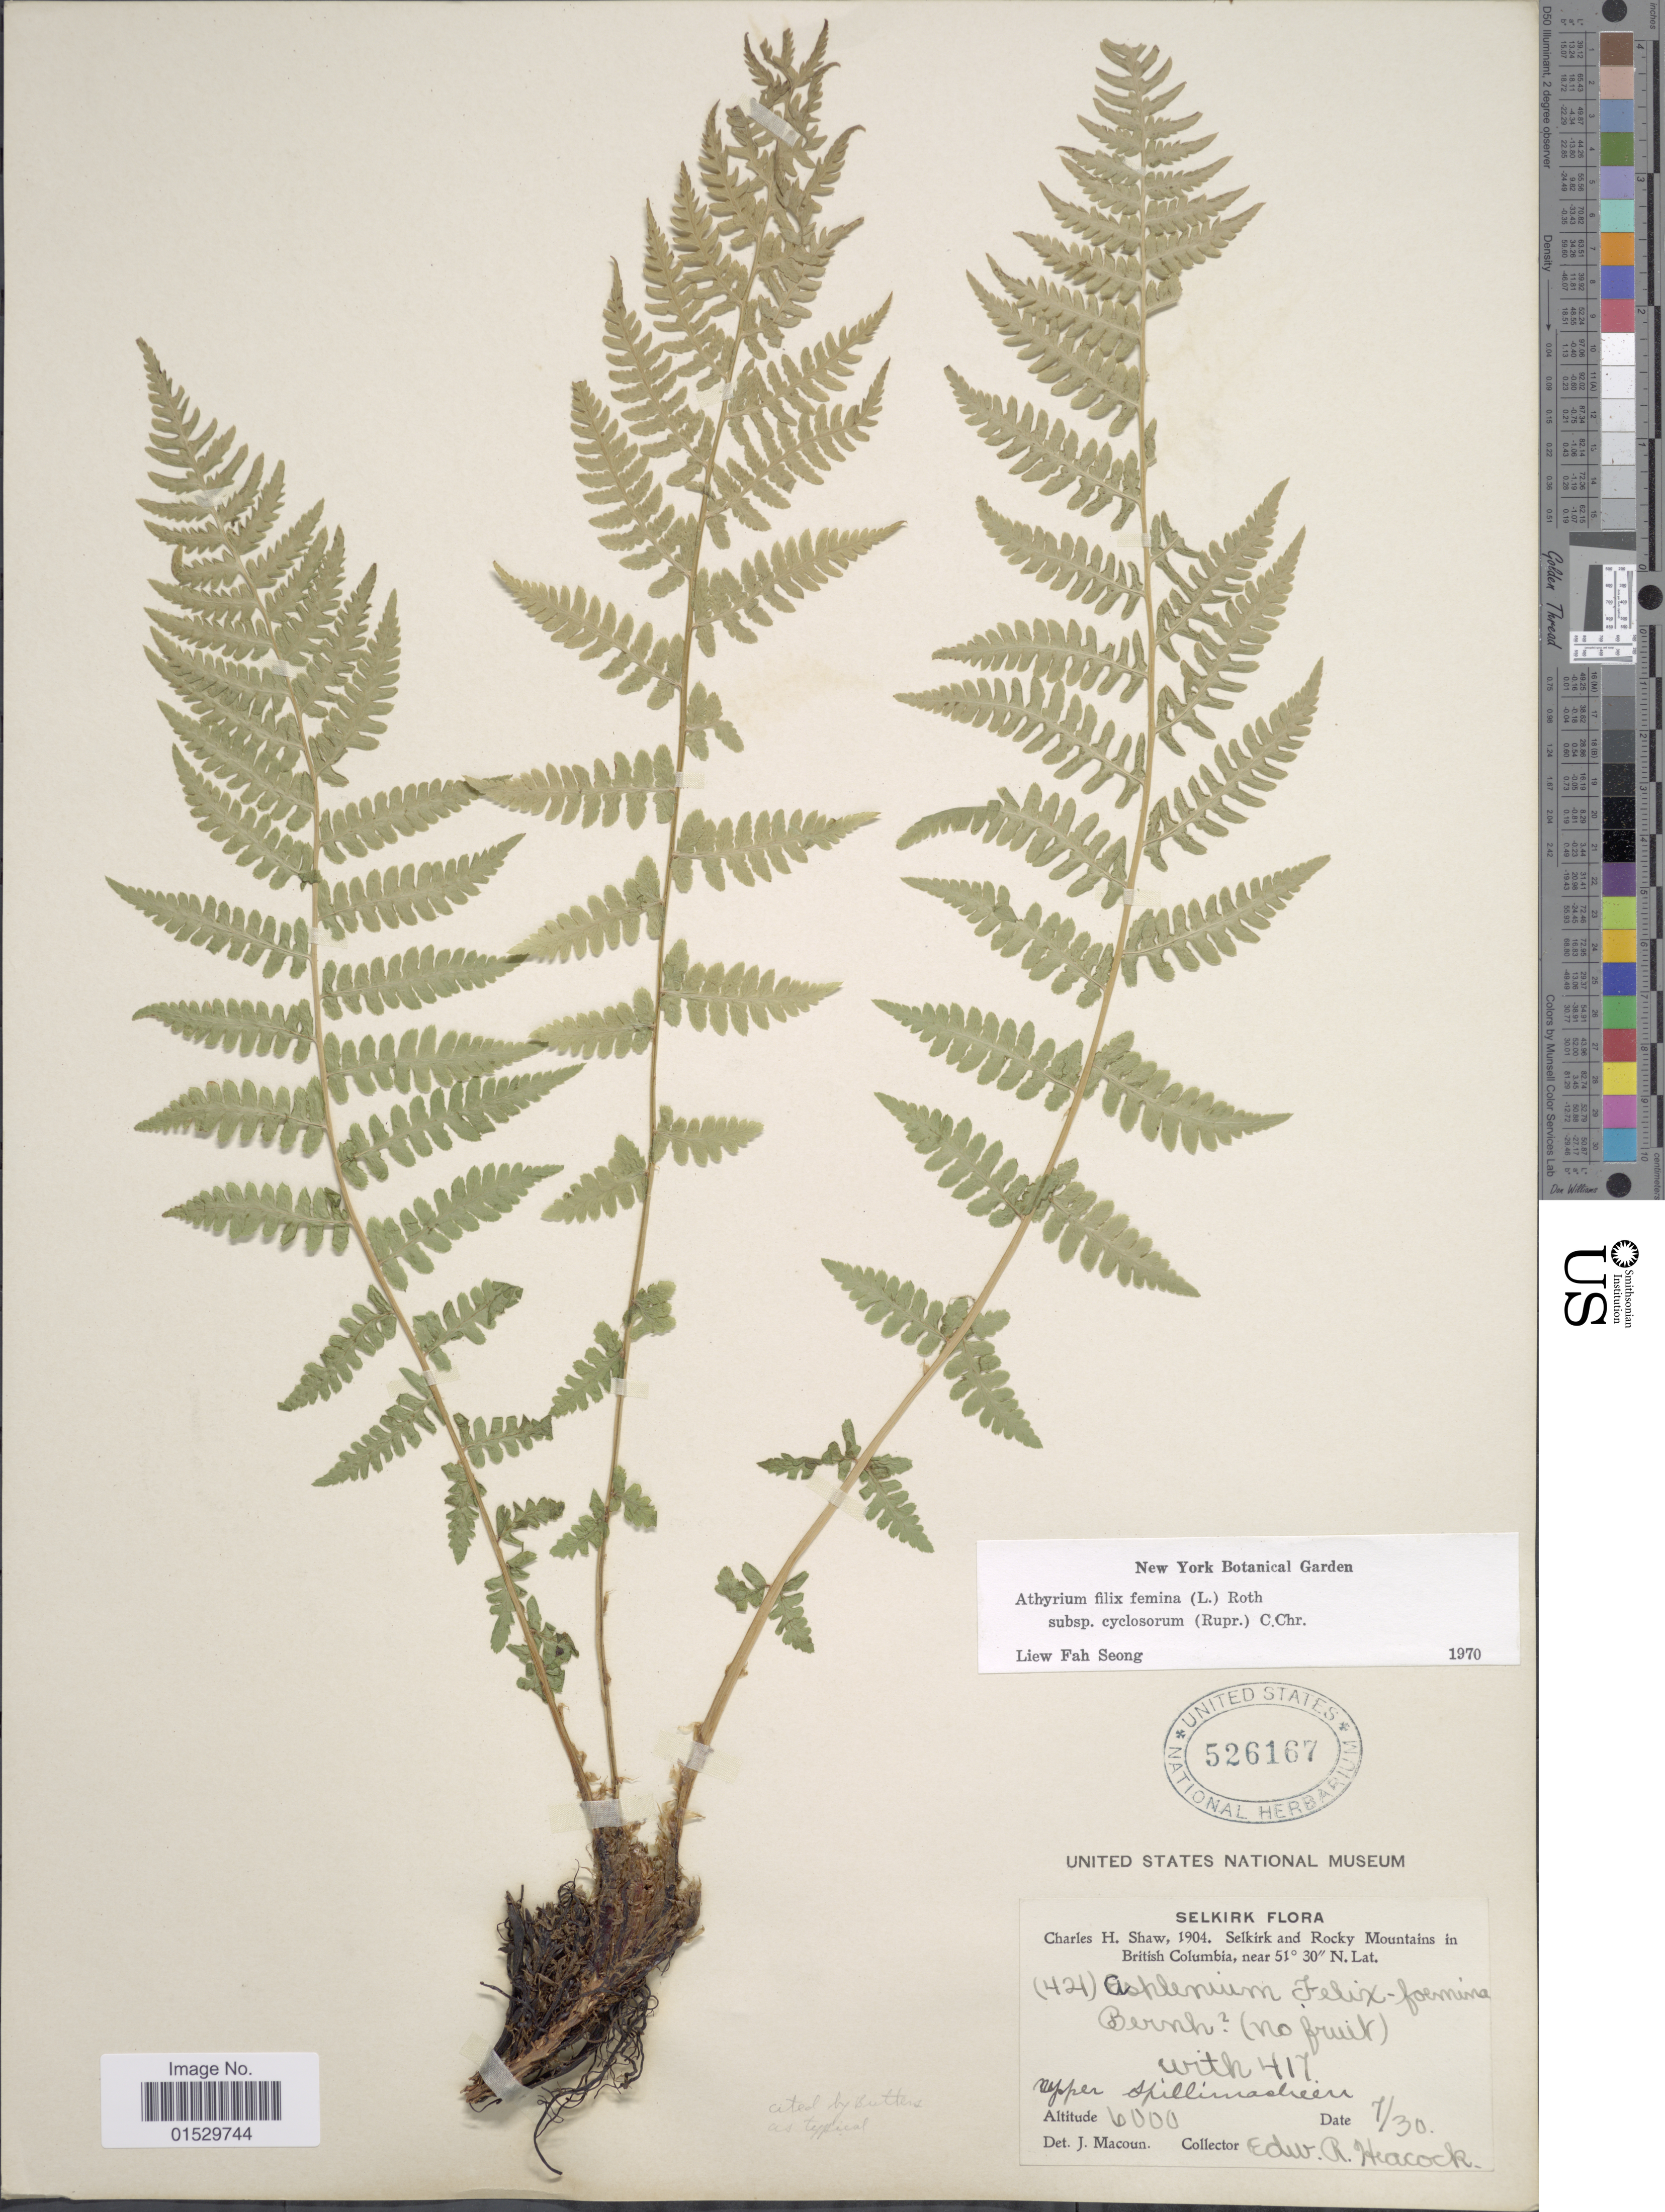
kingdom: Plantae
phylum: Tracheophyta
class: Polypodiopsida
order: Polypodiales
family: Athyriaceae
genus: Athyrium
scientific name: Athyrium filix-femina subsp. cyclosorum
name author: (Rupr.) C. Chr.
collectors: E. Heacock & C. H. Shaw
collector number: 421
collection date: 1904-07-30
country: Canada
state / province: British Columbia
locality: Selkirk and Rocky Mountains in British Columbia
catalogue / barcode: US 526167